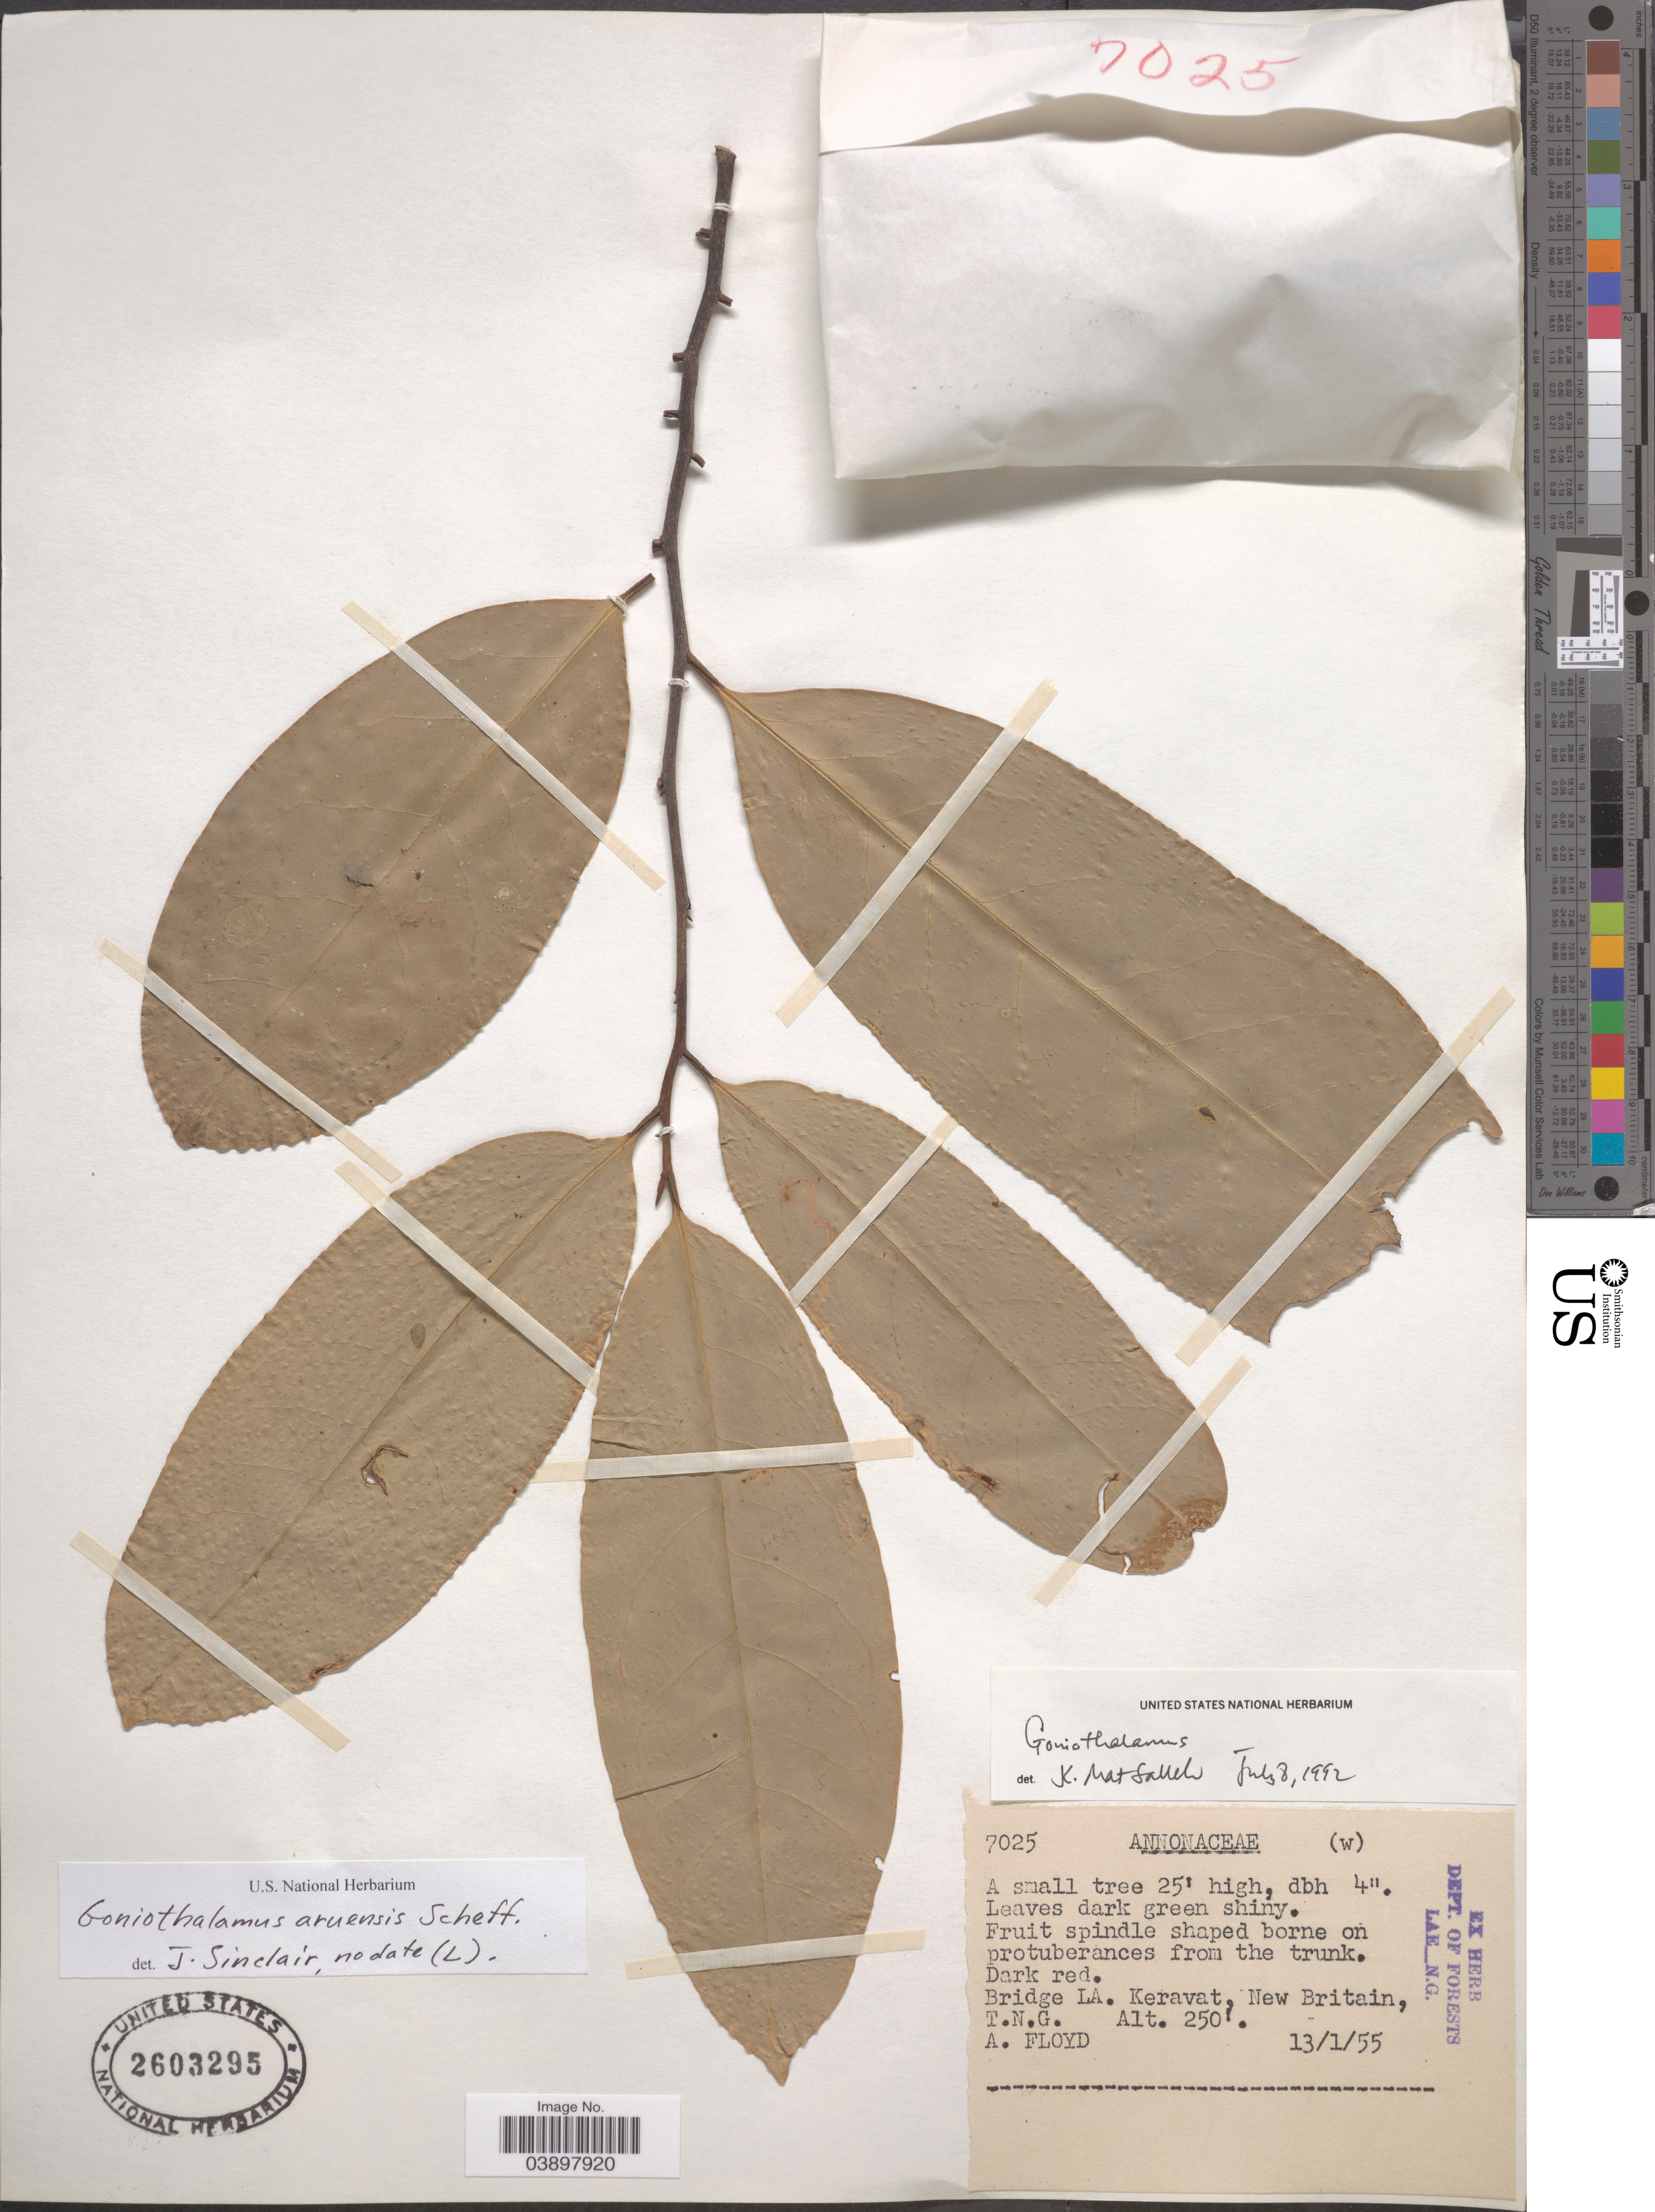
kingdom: Plantae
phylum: Tracheophyta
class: Magnoliopsida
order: Magnoliales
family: Annonaceae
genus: Goniothalamus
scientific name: Goniothalamus aruensis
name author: Scheff.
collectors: A. Floyd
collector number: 7025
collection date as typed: Transcribed d/m/y: 13/1/55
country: Papua New Guinea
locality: Bridge LA. Keravat, New Britain, T.N.G.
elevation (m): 76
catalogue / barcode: US 2603295